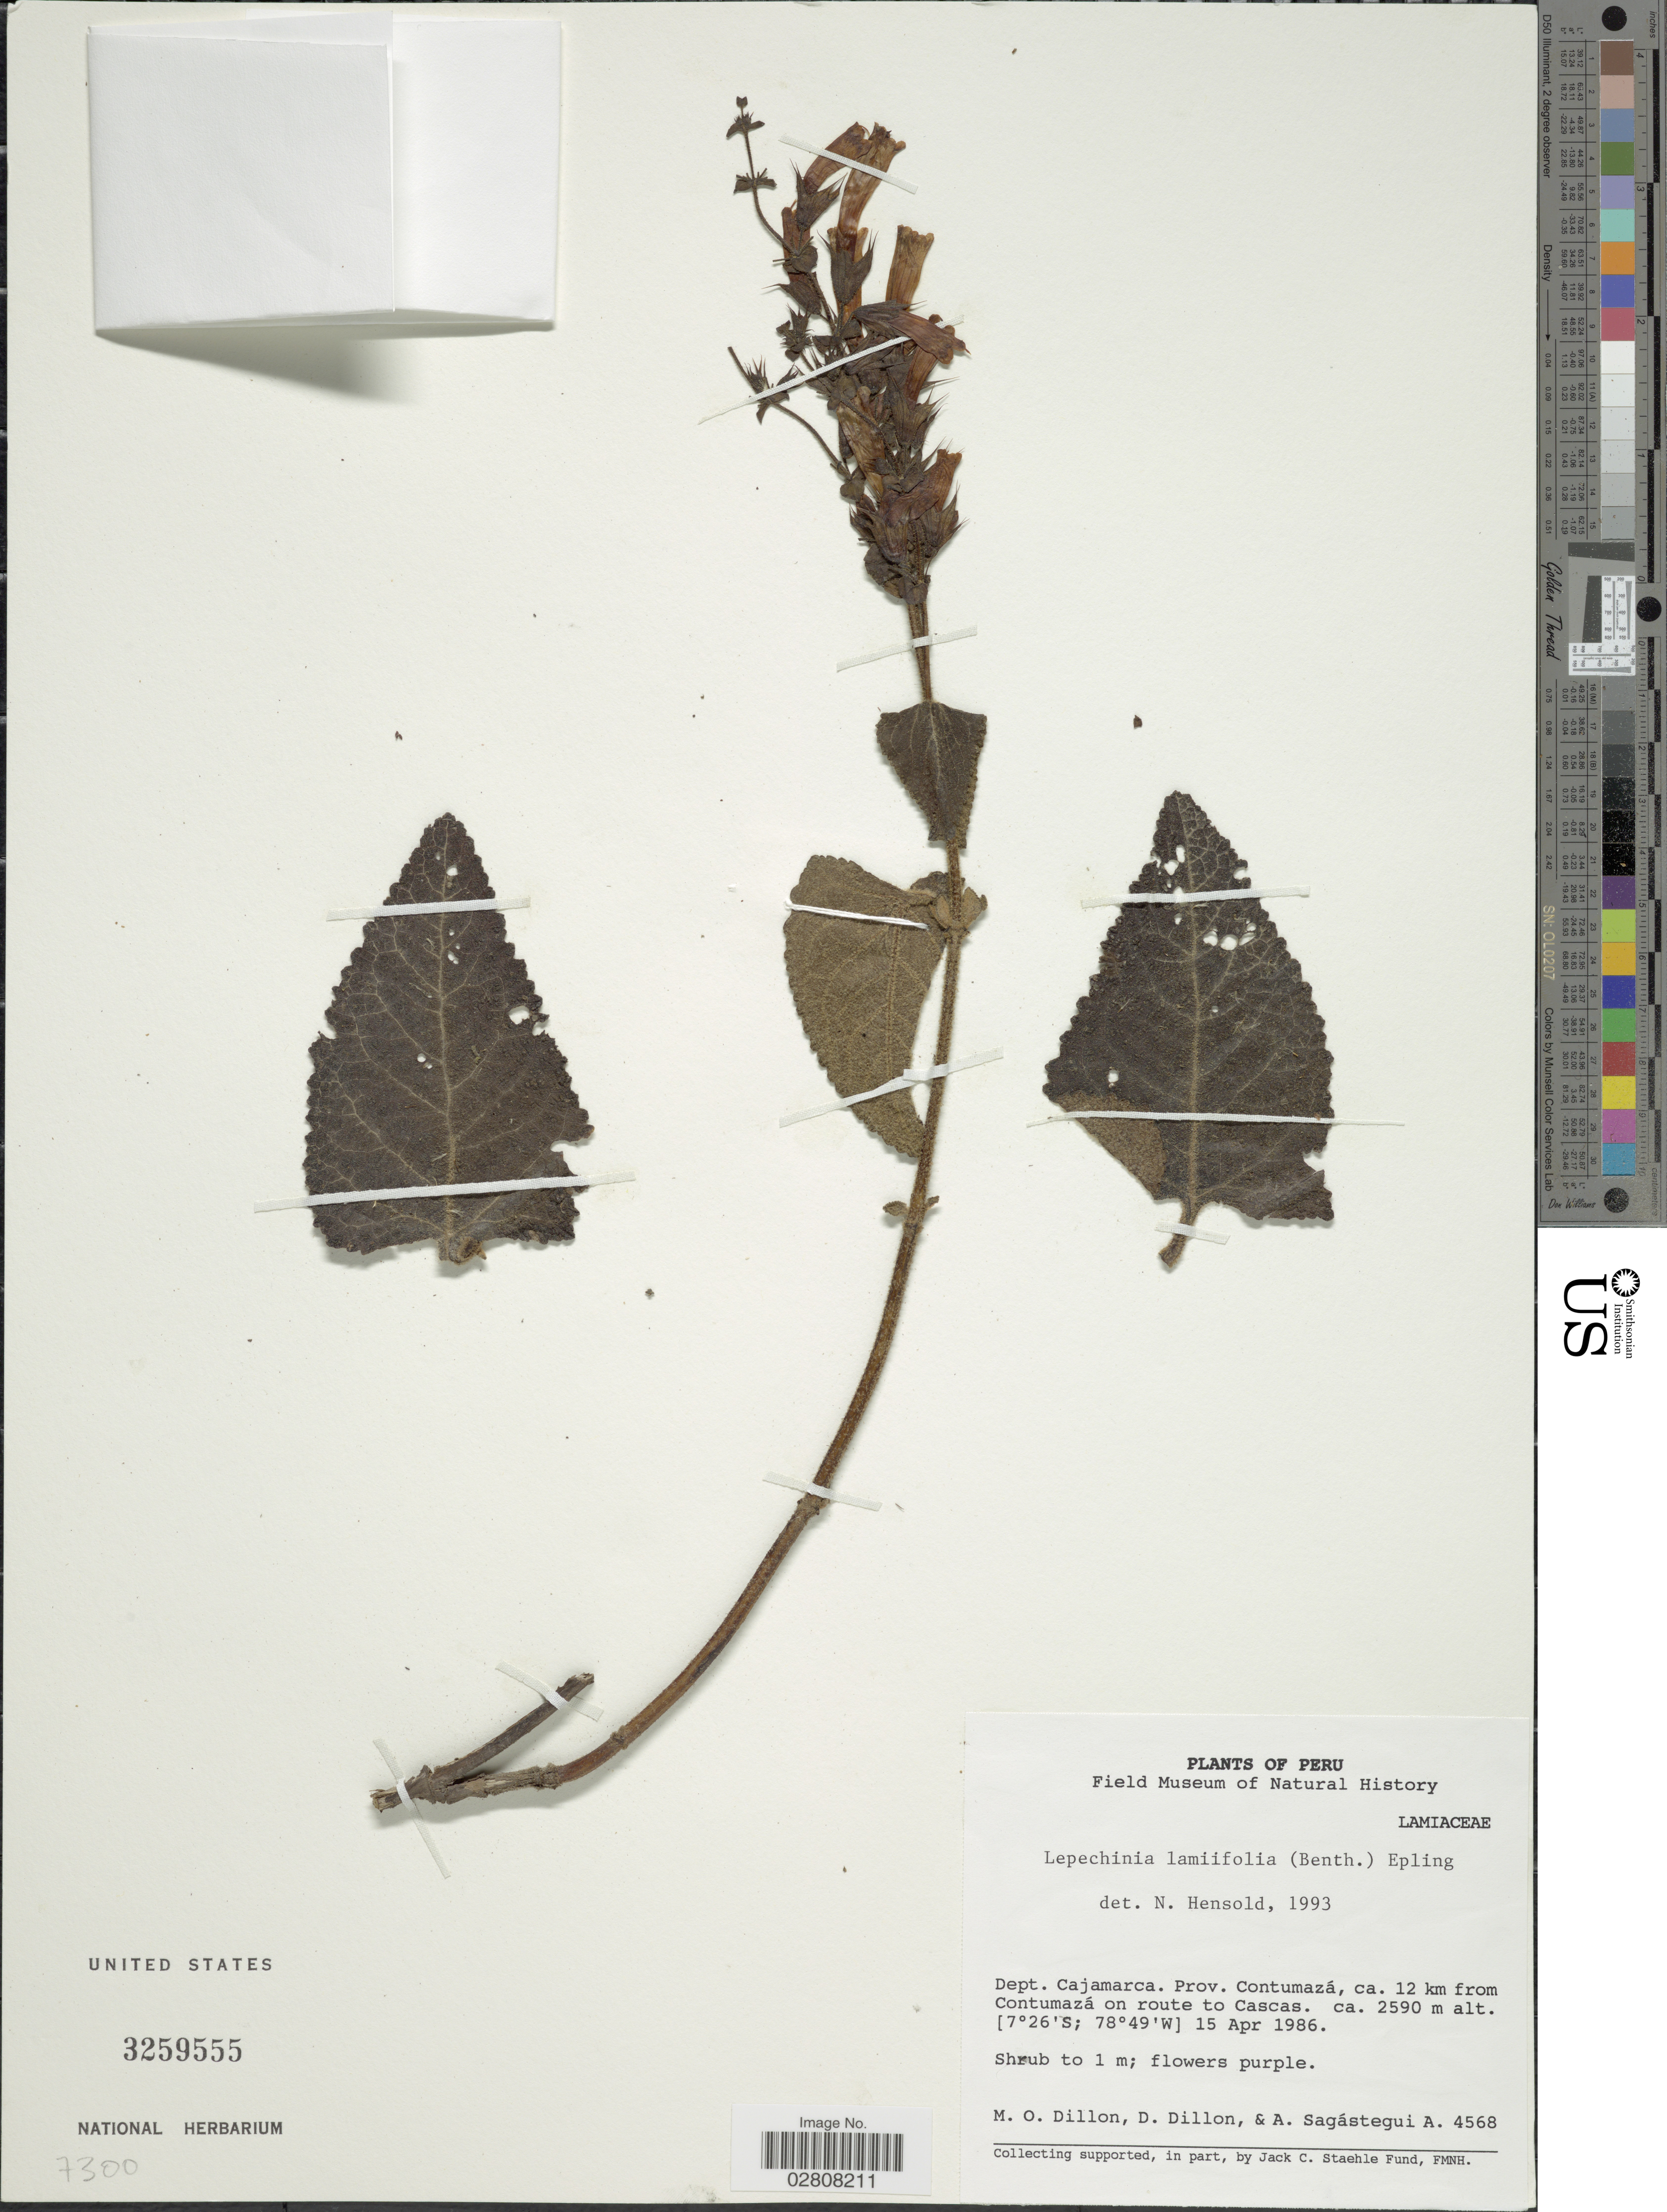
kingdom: Plantae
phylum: Tracheophyta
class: Magnoliopsida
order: Lamiales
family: Lamiaceae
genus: Lepechinia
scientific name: Lepechinia lamiifolia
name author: (Benth.) Epling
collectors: M. O. Dillon, D. Dillon & A. Sagástegui A.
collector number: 4568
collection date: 1986-04-15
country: Peru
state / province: Cajamarca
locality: Dept. Cajamarca. Prov. Contumazá, ca. 12 km from Contumazá on route to Cascas.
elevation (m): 2590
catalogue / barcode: US 3259555